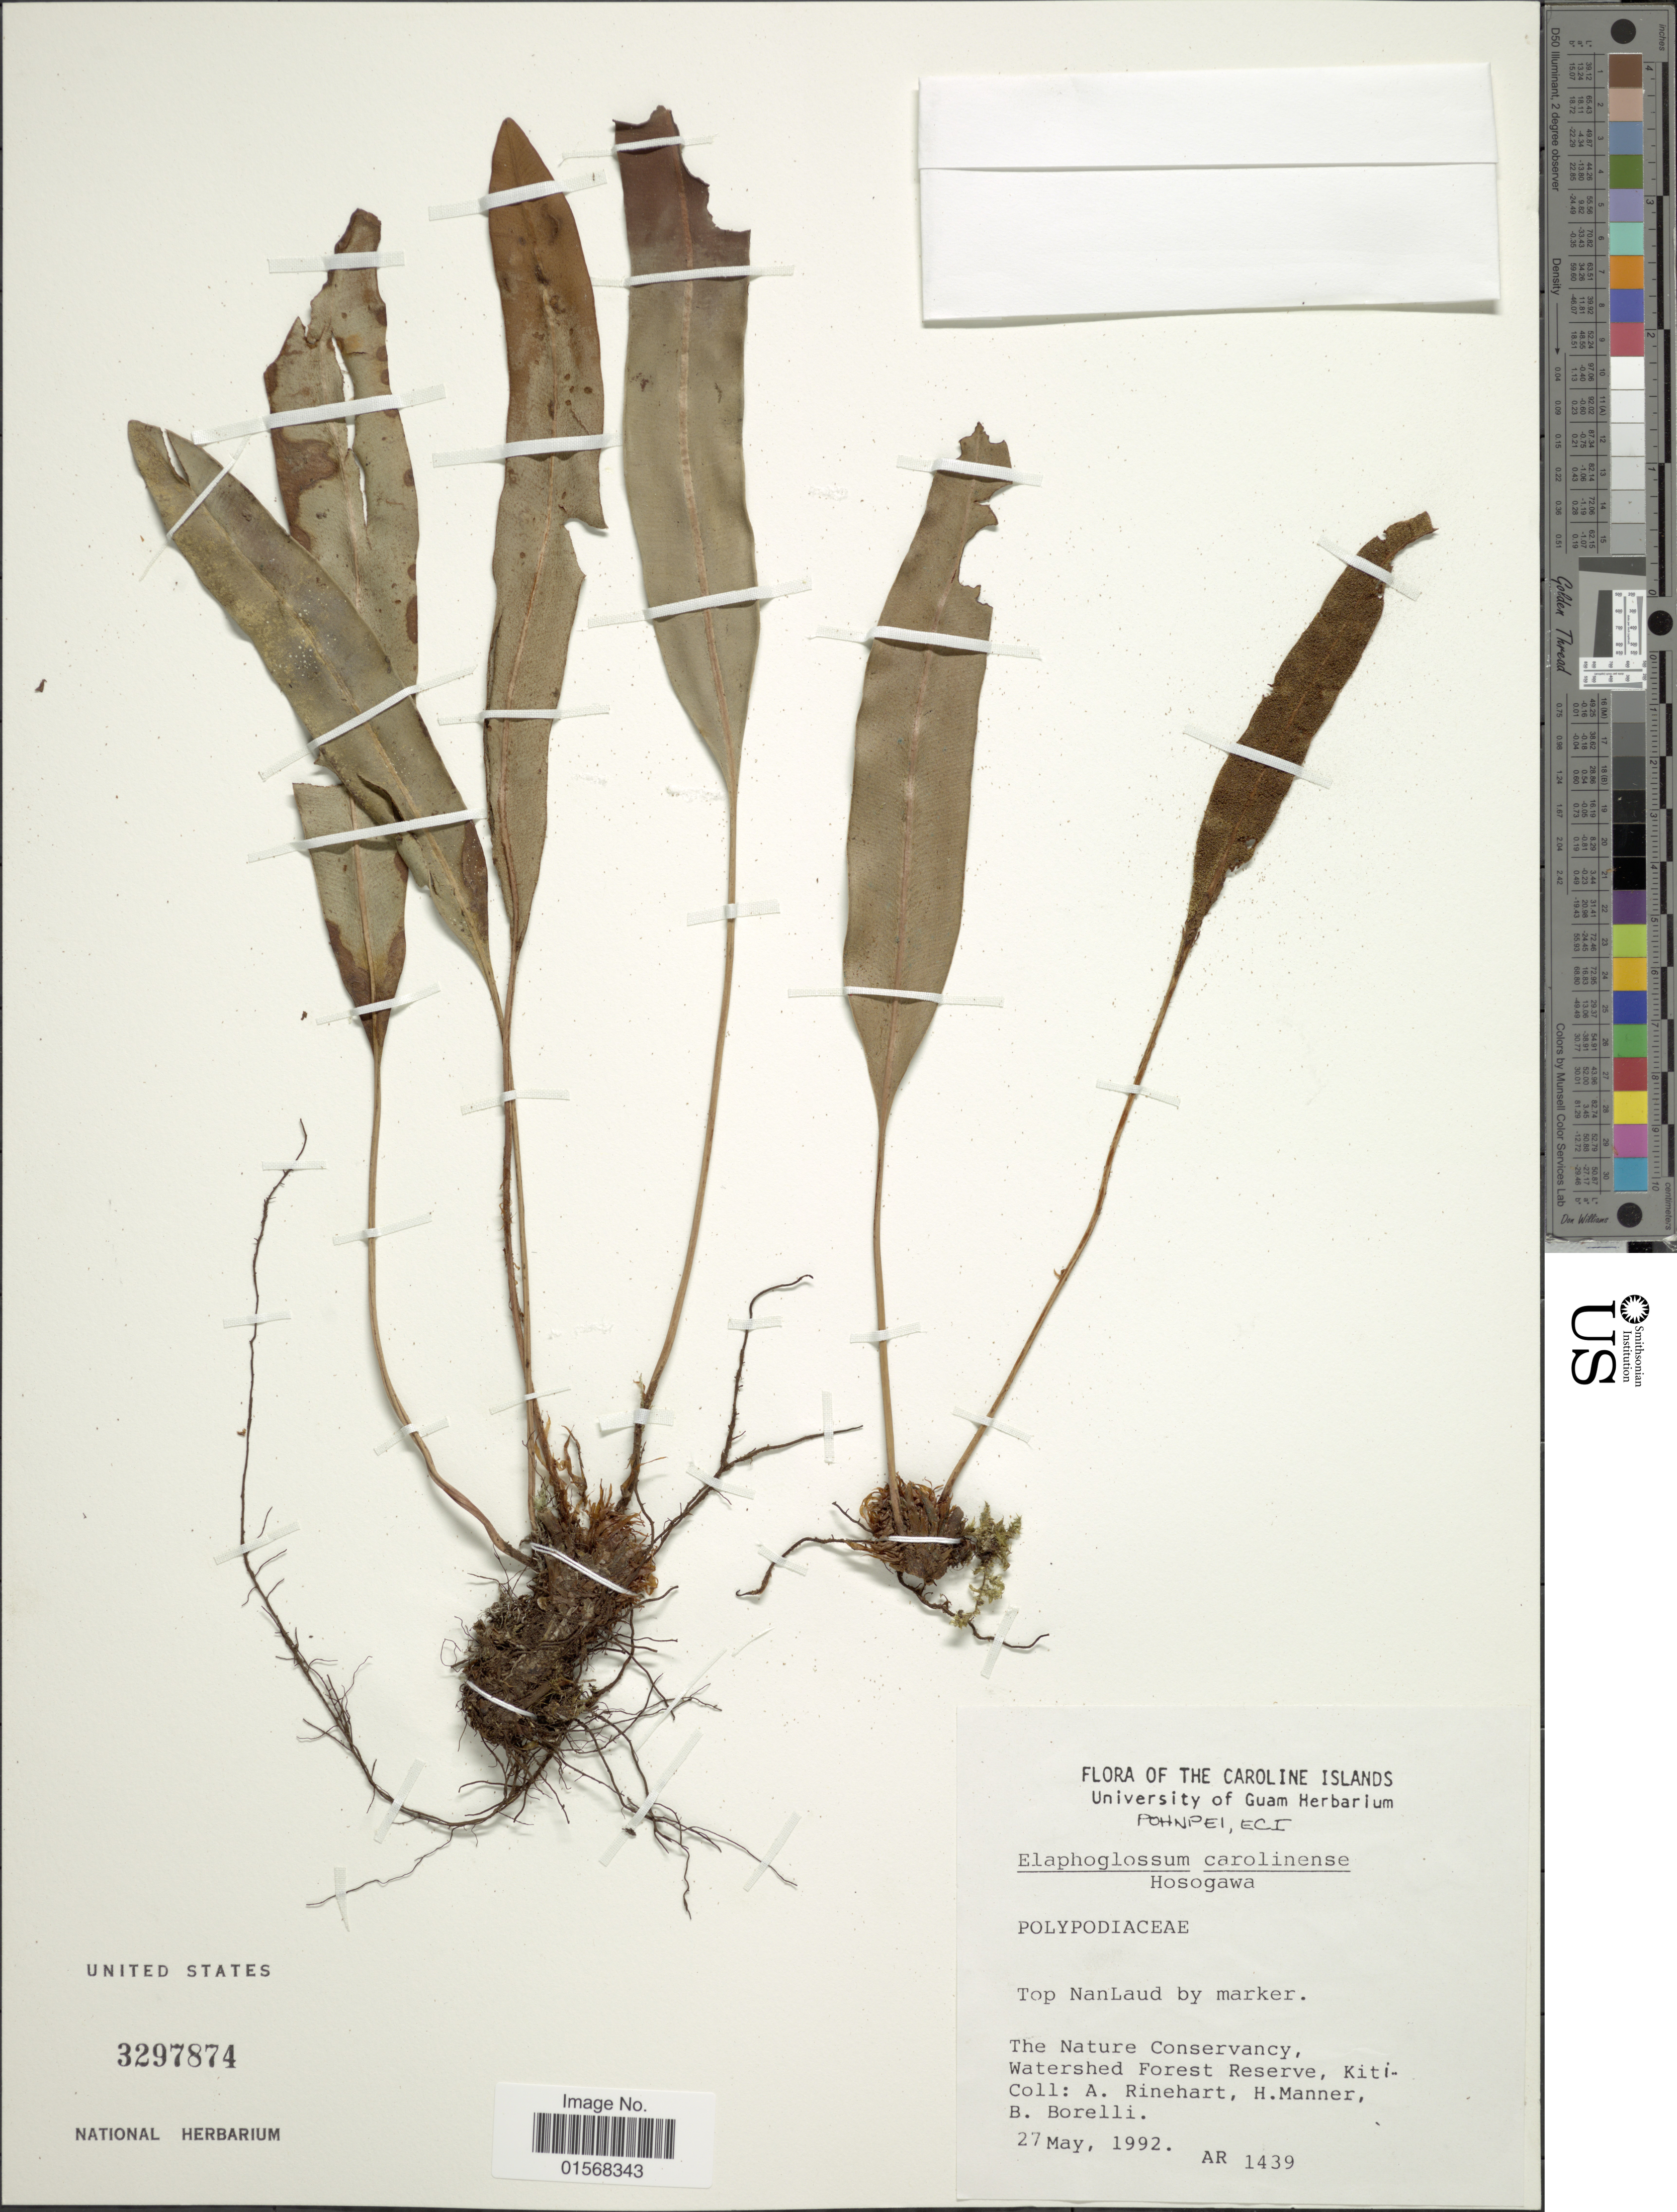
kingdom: Plantae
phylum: Tracheophyta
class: Polypodiopsida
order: Polypodiales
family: Dryopteridaceae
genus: Elaphoglossum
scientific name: Elaphoglossum carolinense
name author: Hosok.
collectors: A. Rinehart, H. Manner & B. Borelli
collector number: AR1439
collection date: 1992-05-27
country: Micronesia, Federated States of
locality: Caroline Islands, Top Nanlaud by marker. Watershed Forest Reserve.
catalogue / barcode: US 3297874